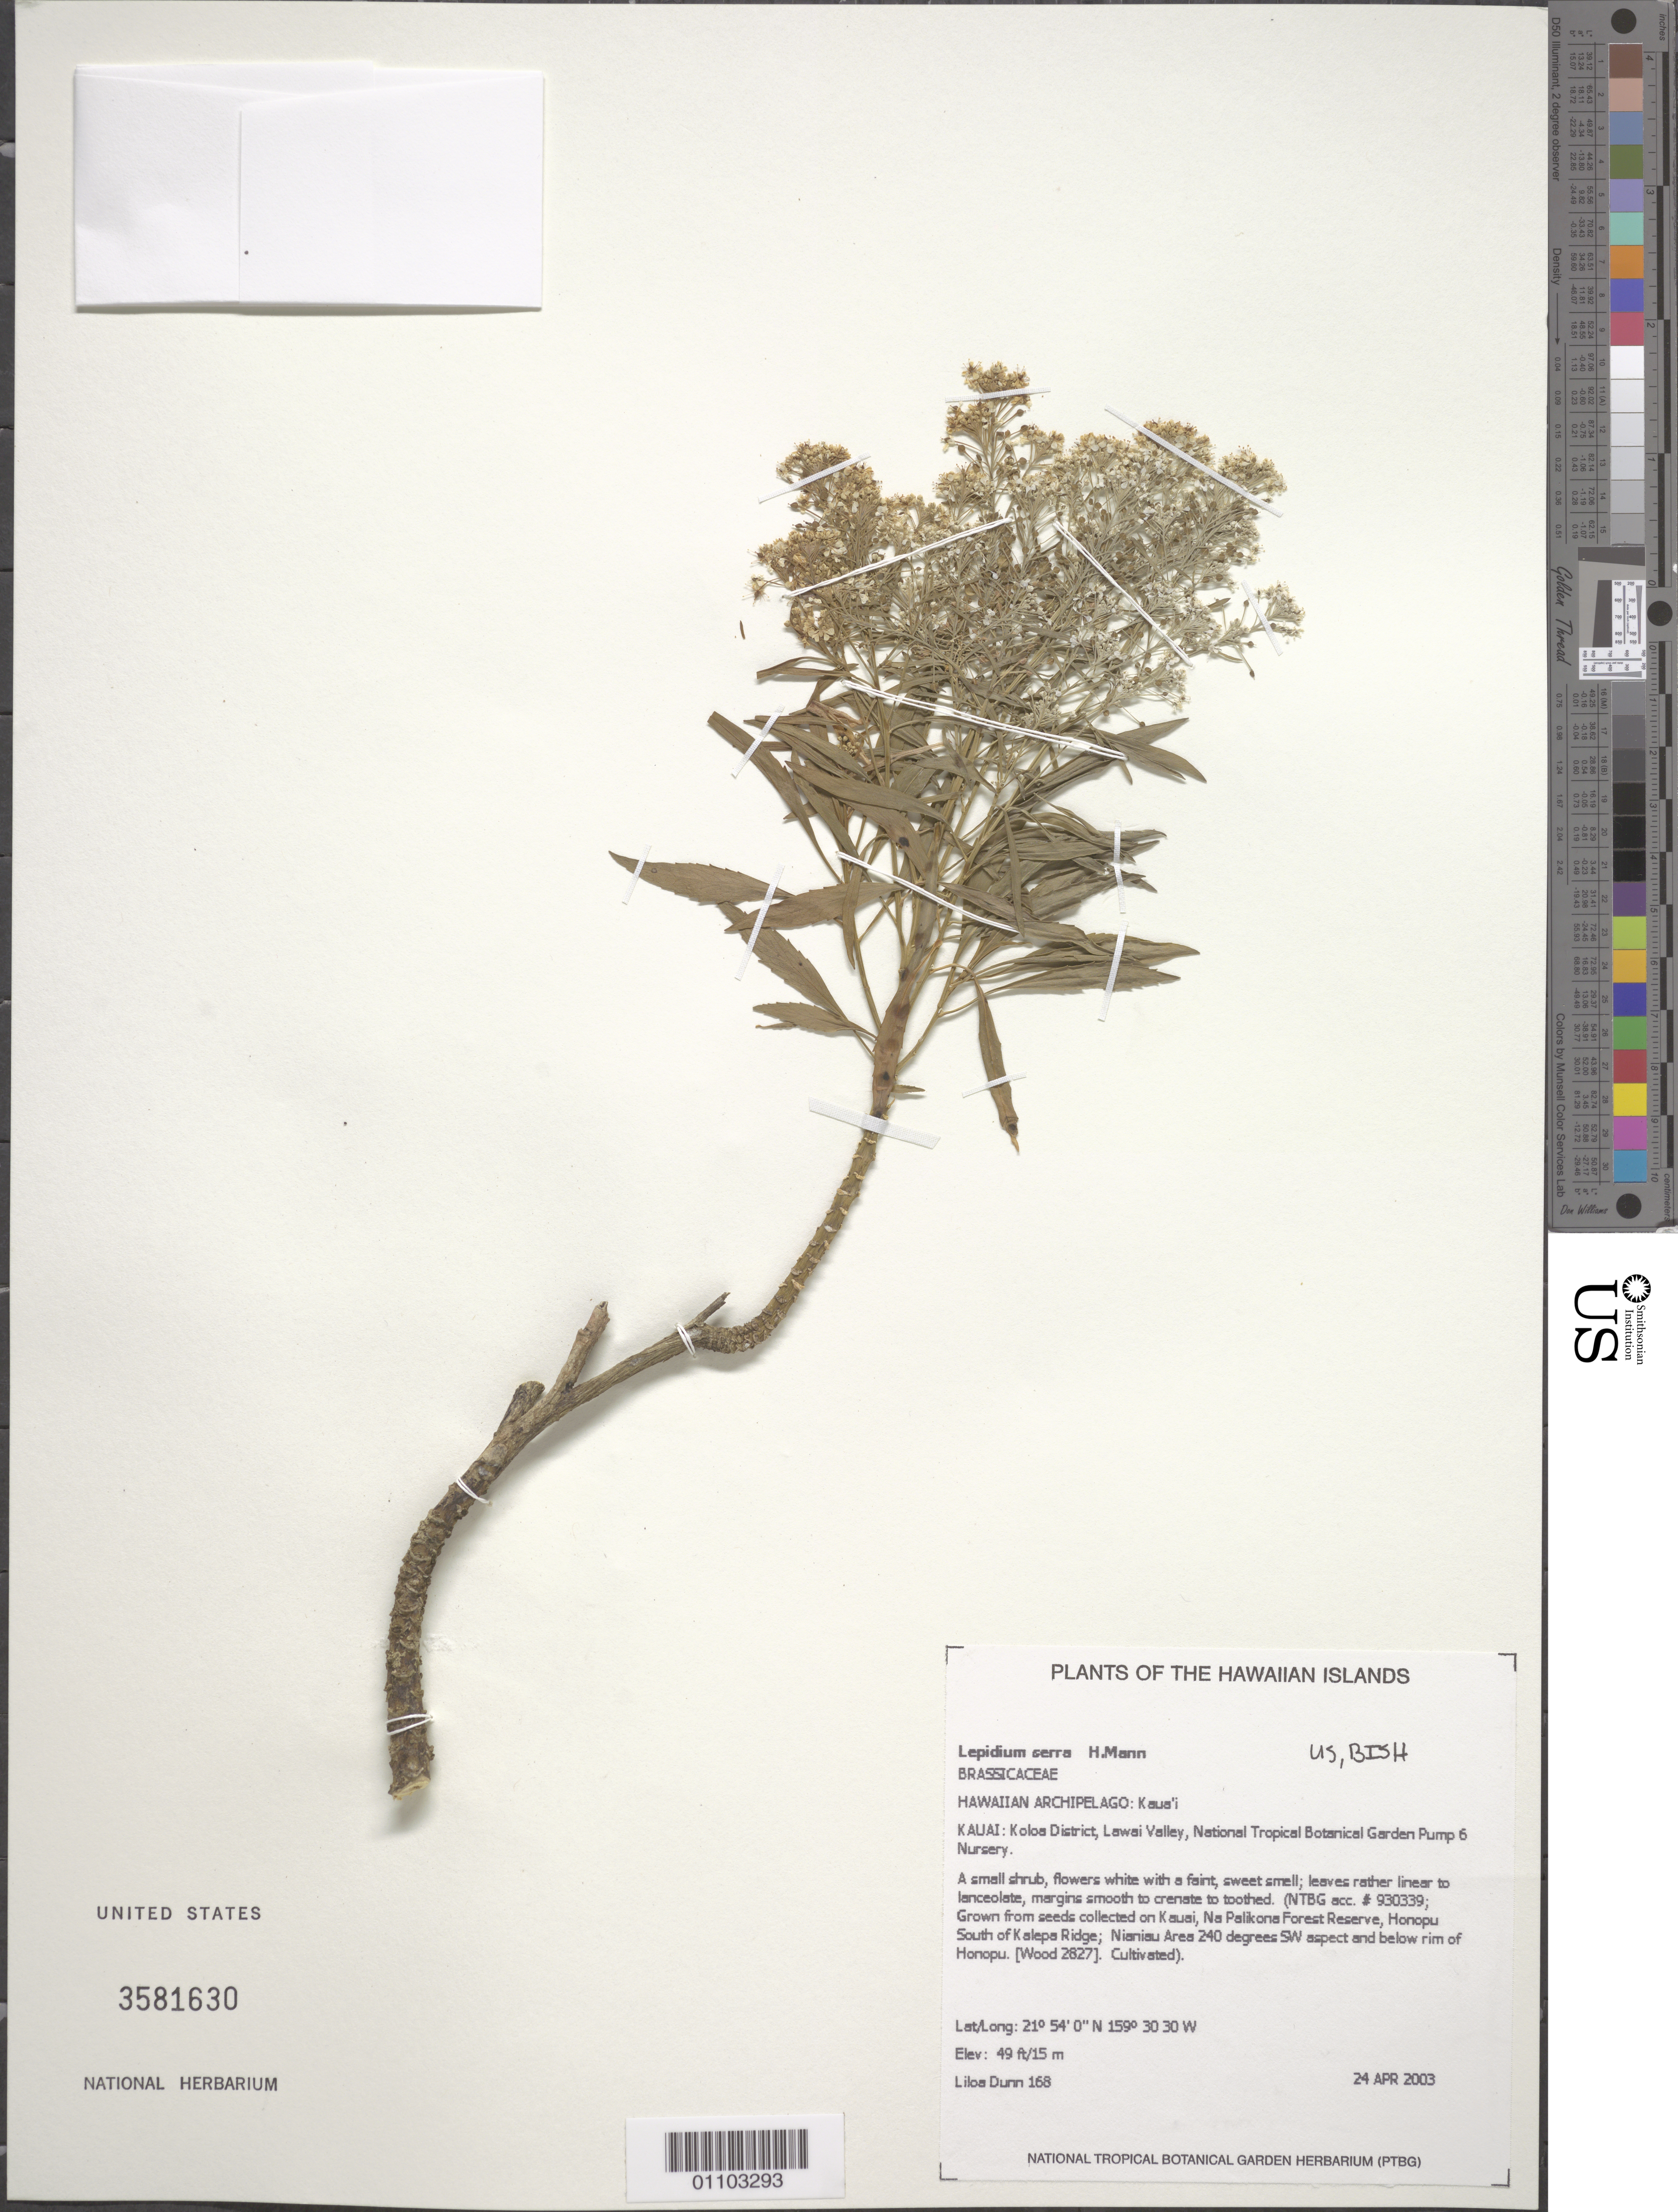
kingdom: Plantae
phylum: Tracheophyta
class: Magnoliopsida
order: Brassicales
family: Brassicaceae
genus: Lepidium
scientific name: Lepidium serra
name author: H. Mann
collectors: L. Dunn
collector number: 168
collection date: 2003-04-24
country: United States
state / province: Hawaii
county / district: Kauai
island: Kaua'i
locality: Koloa District, Lawai Valley, National Tropical Botanical Garden Pump 6 Nursery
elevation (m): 15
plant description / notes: Grown from seeds collected on Kauai, Na Palikona Forest Reserve, Honopu South of Kalepa Ridge; Nianiau Area 240 degrees SW below rim of Honopu.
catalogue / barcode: US 3581630